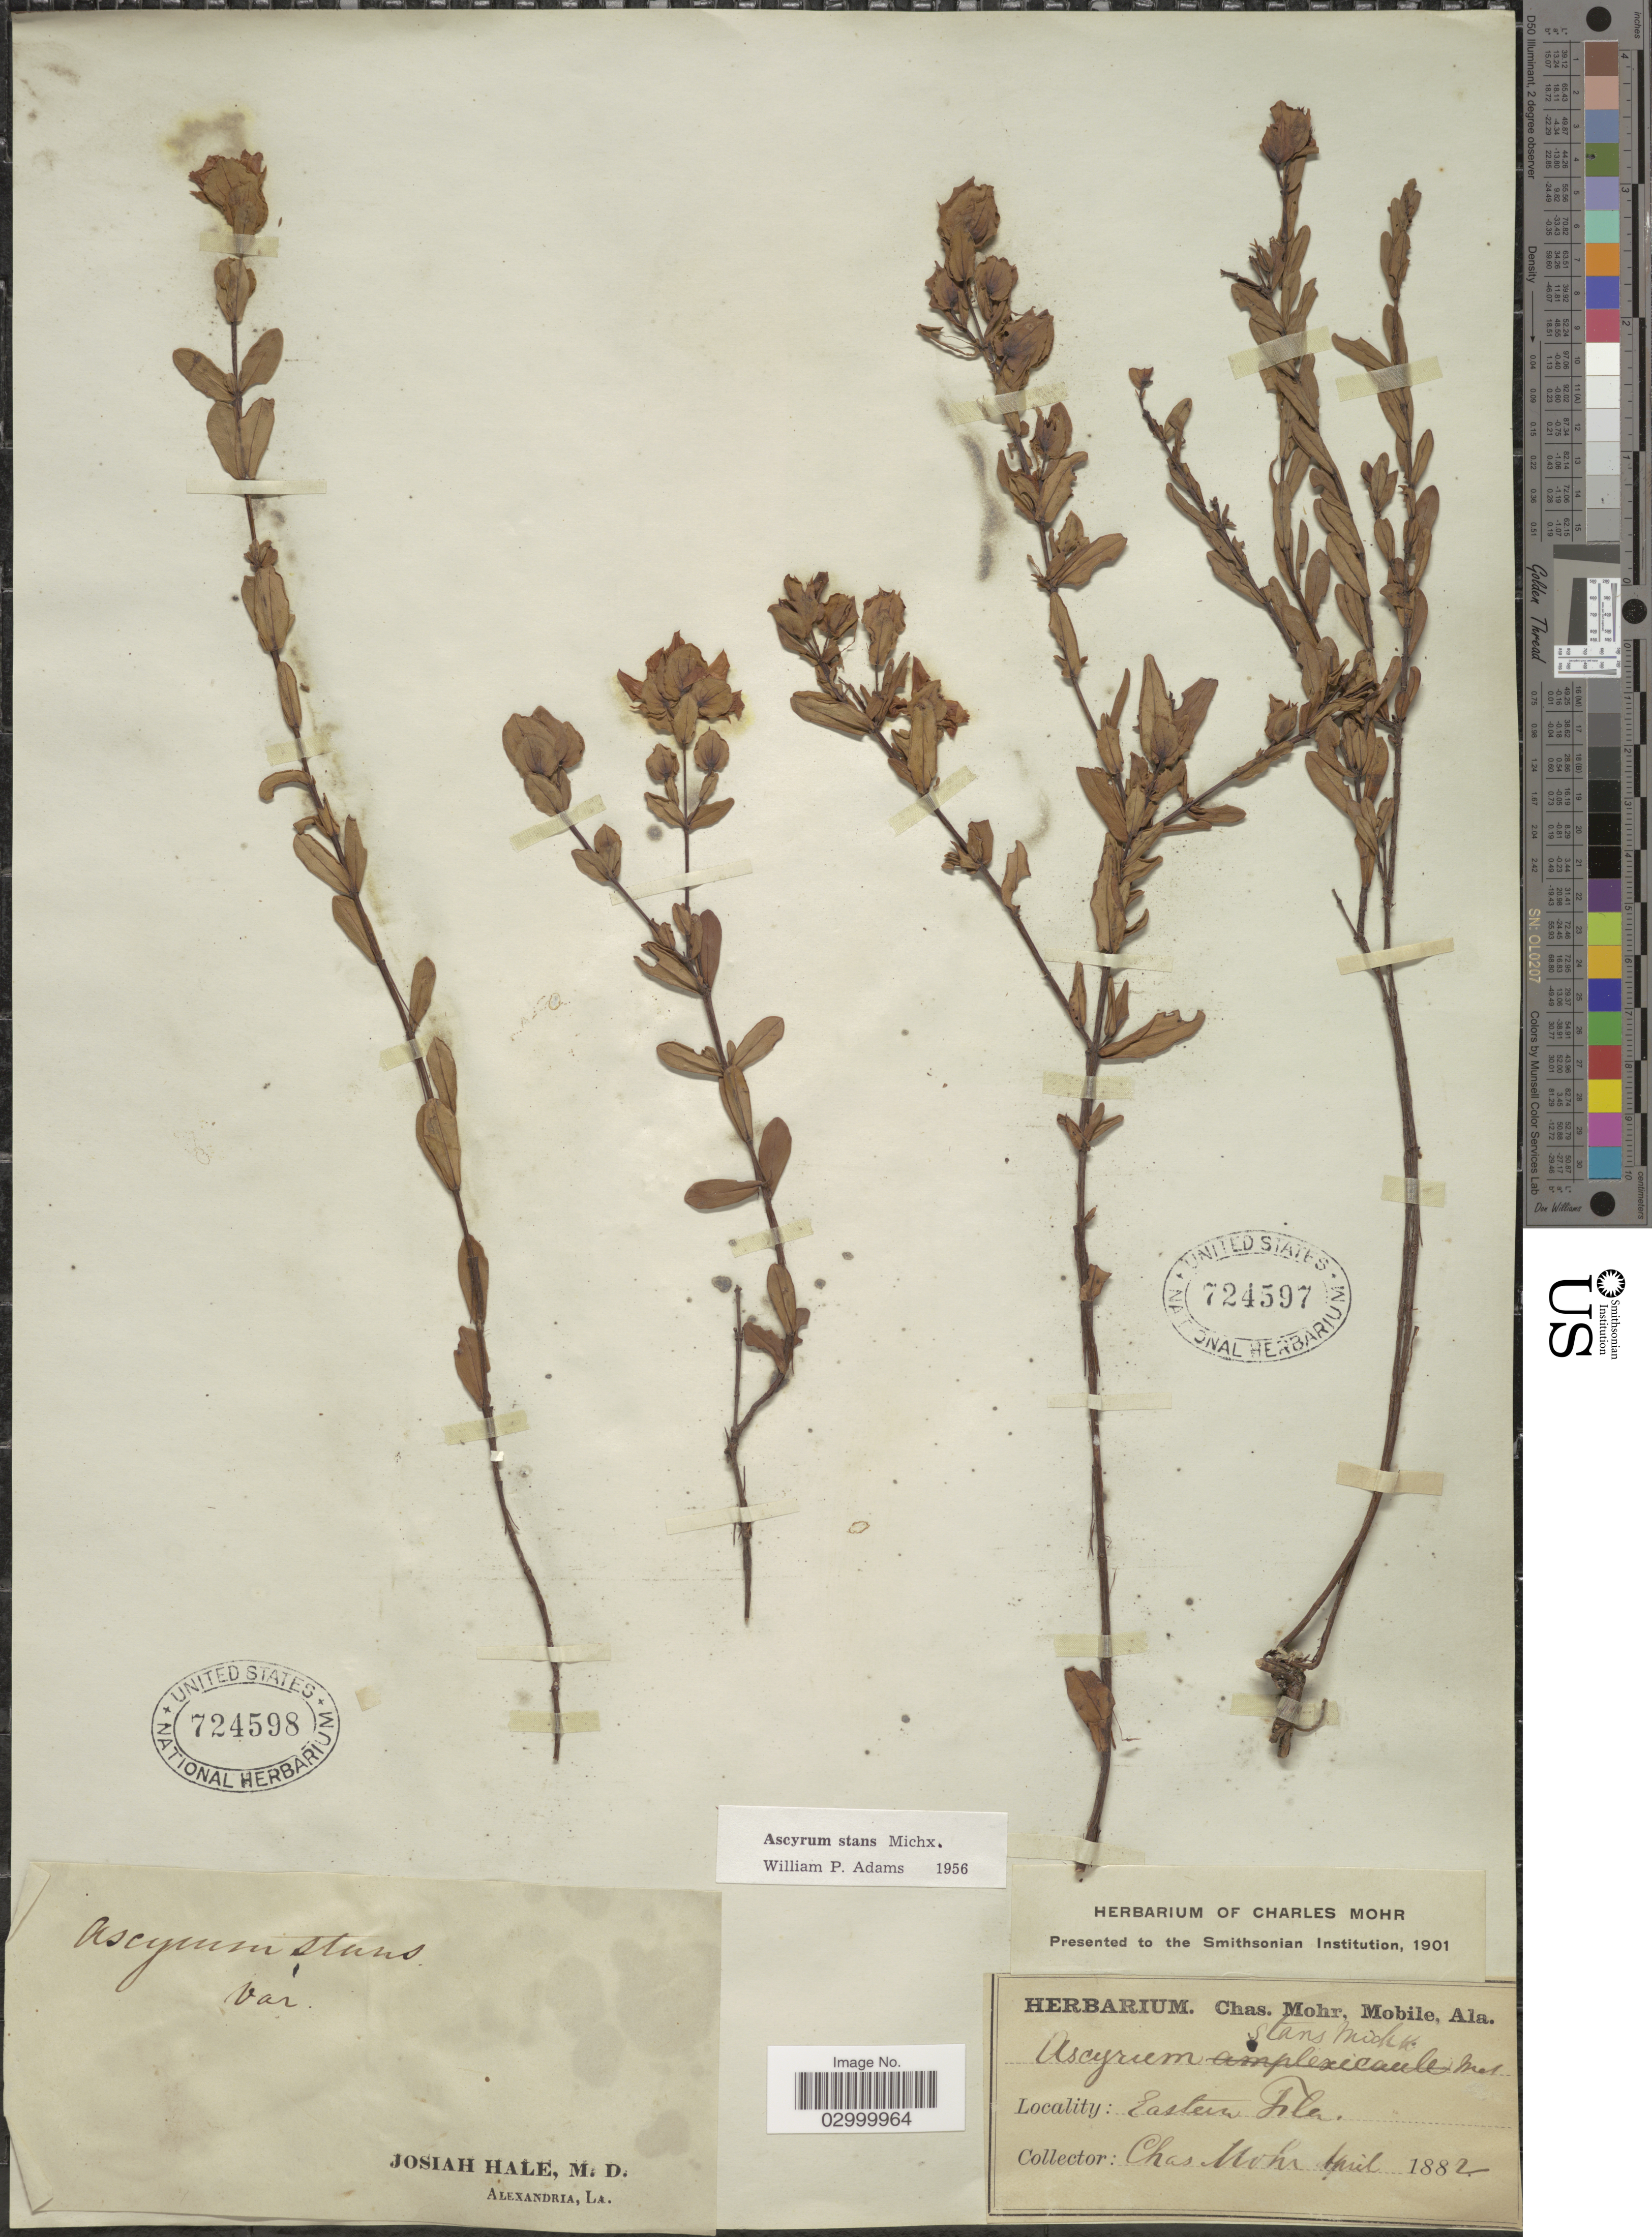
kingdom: Plantae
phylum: Tracheophyta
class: Magnoliopsida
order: Malpighiales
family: Hypericaceae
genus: Hypericum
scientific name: Hypericum crux-andreae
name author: (L.) Crantz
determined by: Strong, Mark T., (BOT), Smithsonian Institution - National Museum of Natural History (UNITED STATES)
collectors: J. Hale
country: United States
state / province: Louisiana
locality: Alexandria, La.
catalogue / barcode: US 724598-2